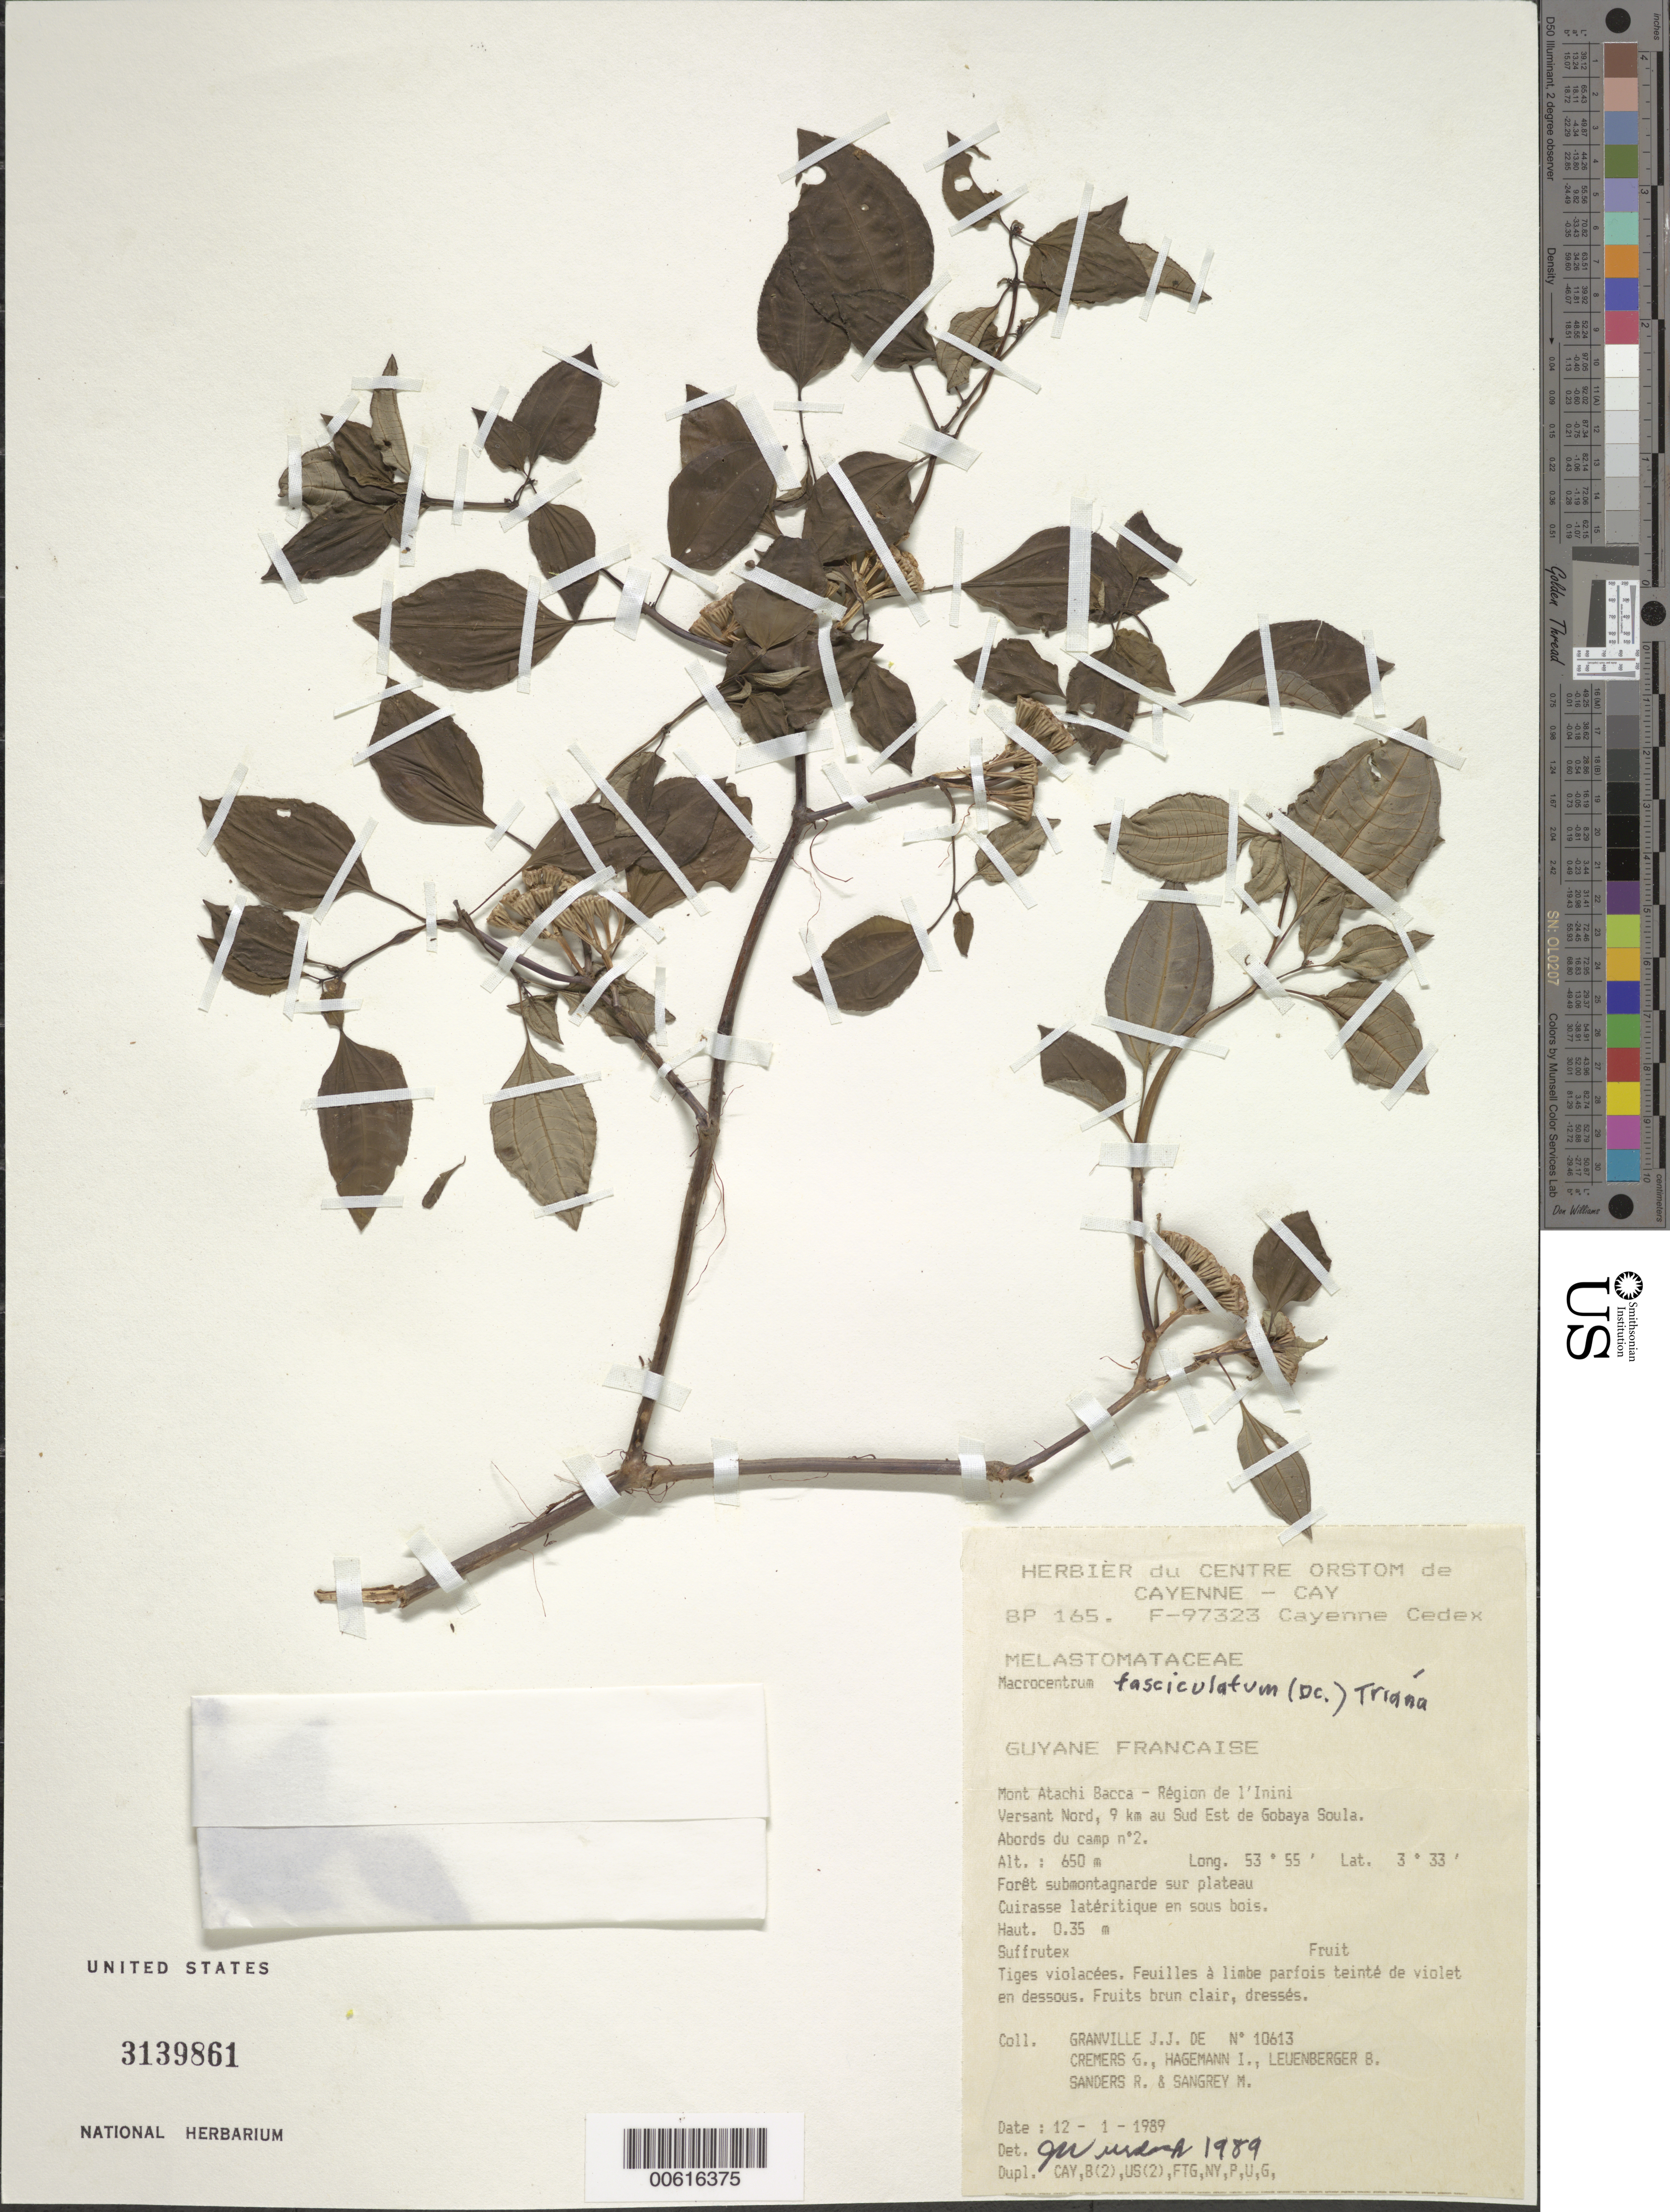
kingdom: Plantae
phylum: Tracheophyta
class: Magnoliopsida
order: Myrtales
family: Melastomataceae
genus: Macrocentrum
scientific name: Macrocentrum fasciculatum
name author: (Rich. ex DC.) Triana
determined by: Wurdack, John J., (US), US (UNITED STATES)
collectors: J.-J. de Granville, G. Cremers, J. Hagemann, B. E. Leuenberger & M. S. Sangrey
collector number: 10613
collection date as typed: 12-Jan-89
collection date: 1989-01-12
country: French Guiana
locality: Mont Atachi Bacca, région de l'Inini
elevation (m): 650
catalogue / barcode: US 3139861